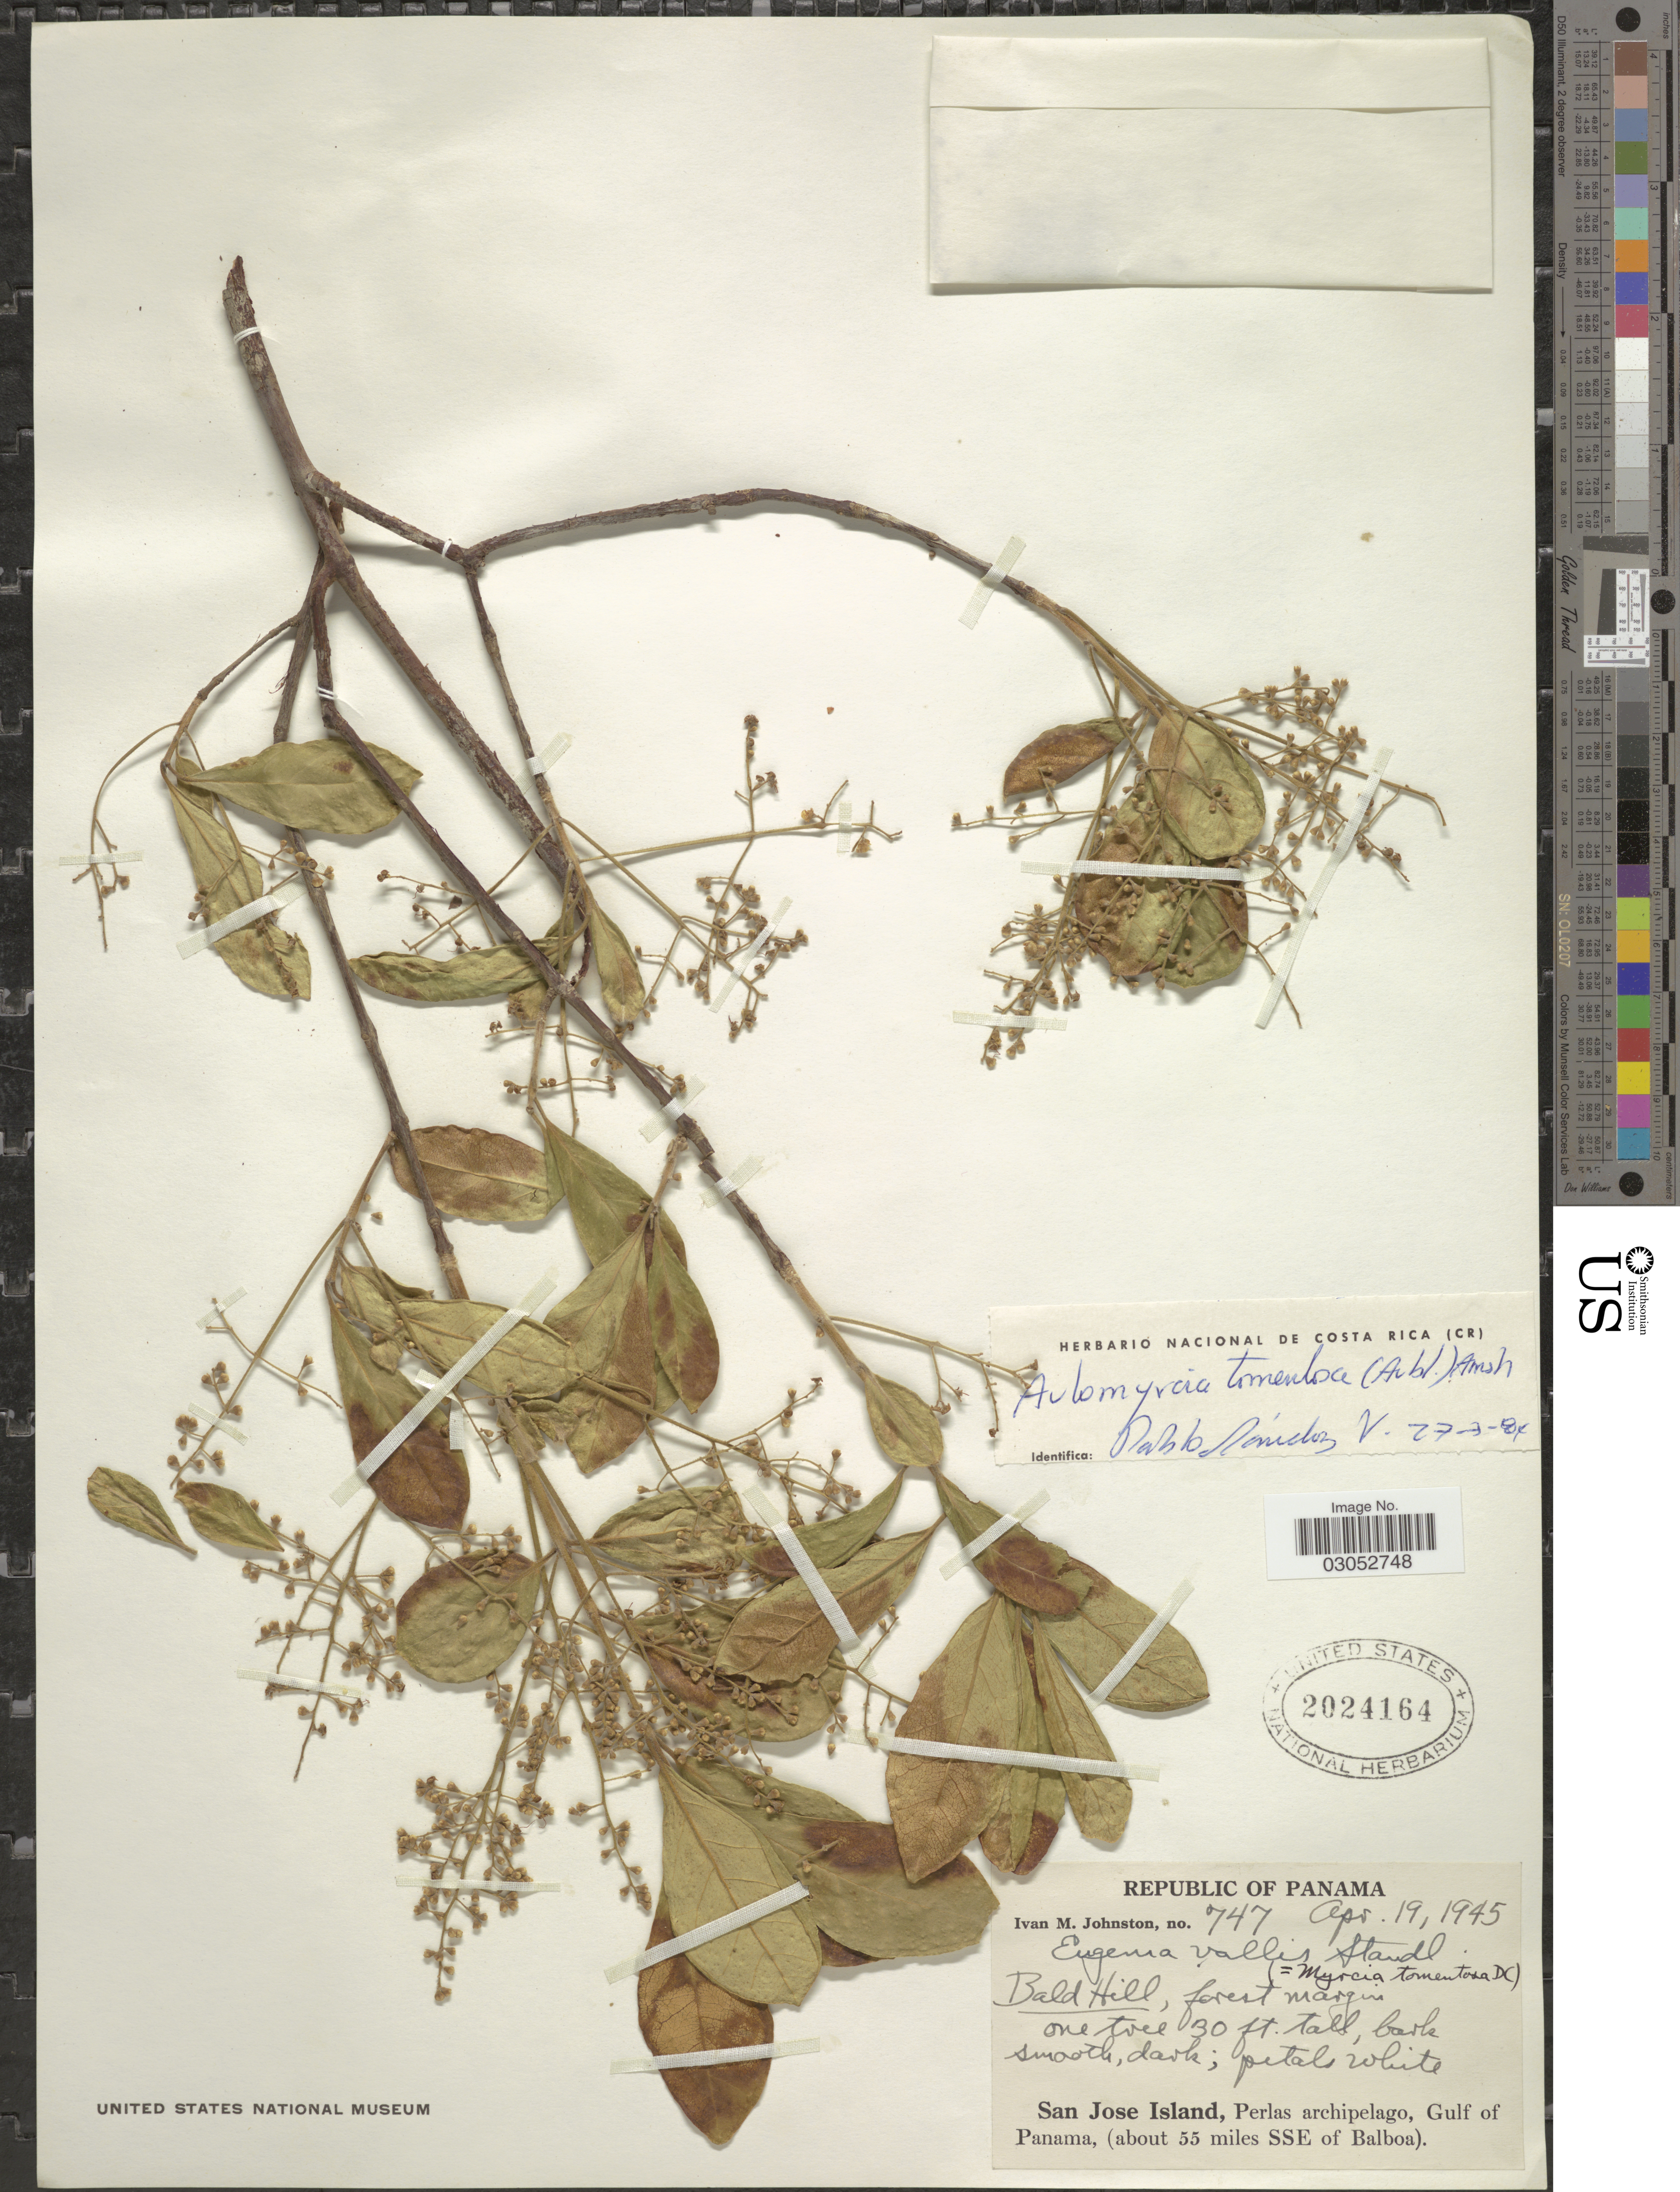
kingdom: Plantae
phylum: Tracheophyta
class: Magnoliopsida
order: Myrtales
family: Myrtaceae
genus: Myrcia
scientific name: Myrcia tomentosa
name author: (Aubl.) DC.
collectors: I.M. Johnston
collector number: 747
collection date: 1945-04-19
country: Panama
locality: Bald Hill. San Jose Island, Perlas Archipelago, Gulf of Panama, ( about 55 miles SSE of Balboa).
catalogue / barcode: US 2024164